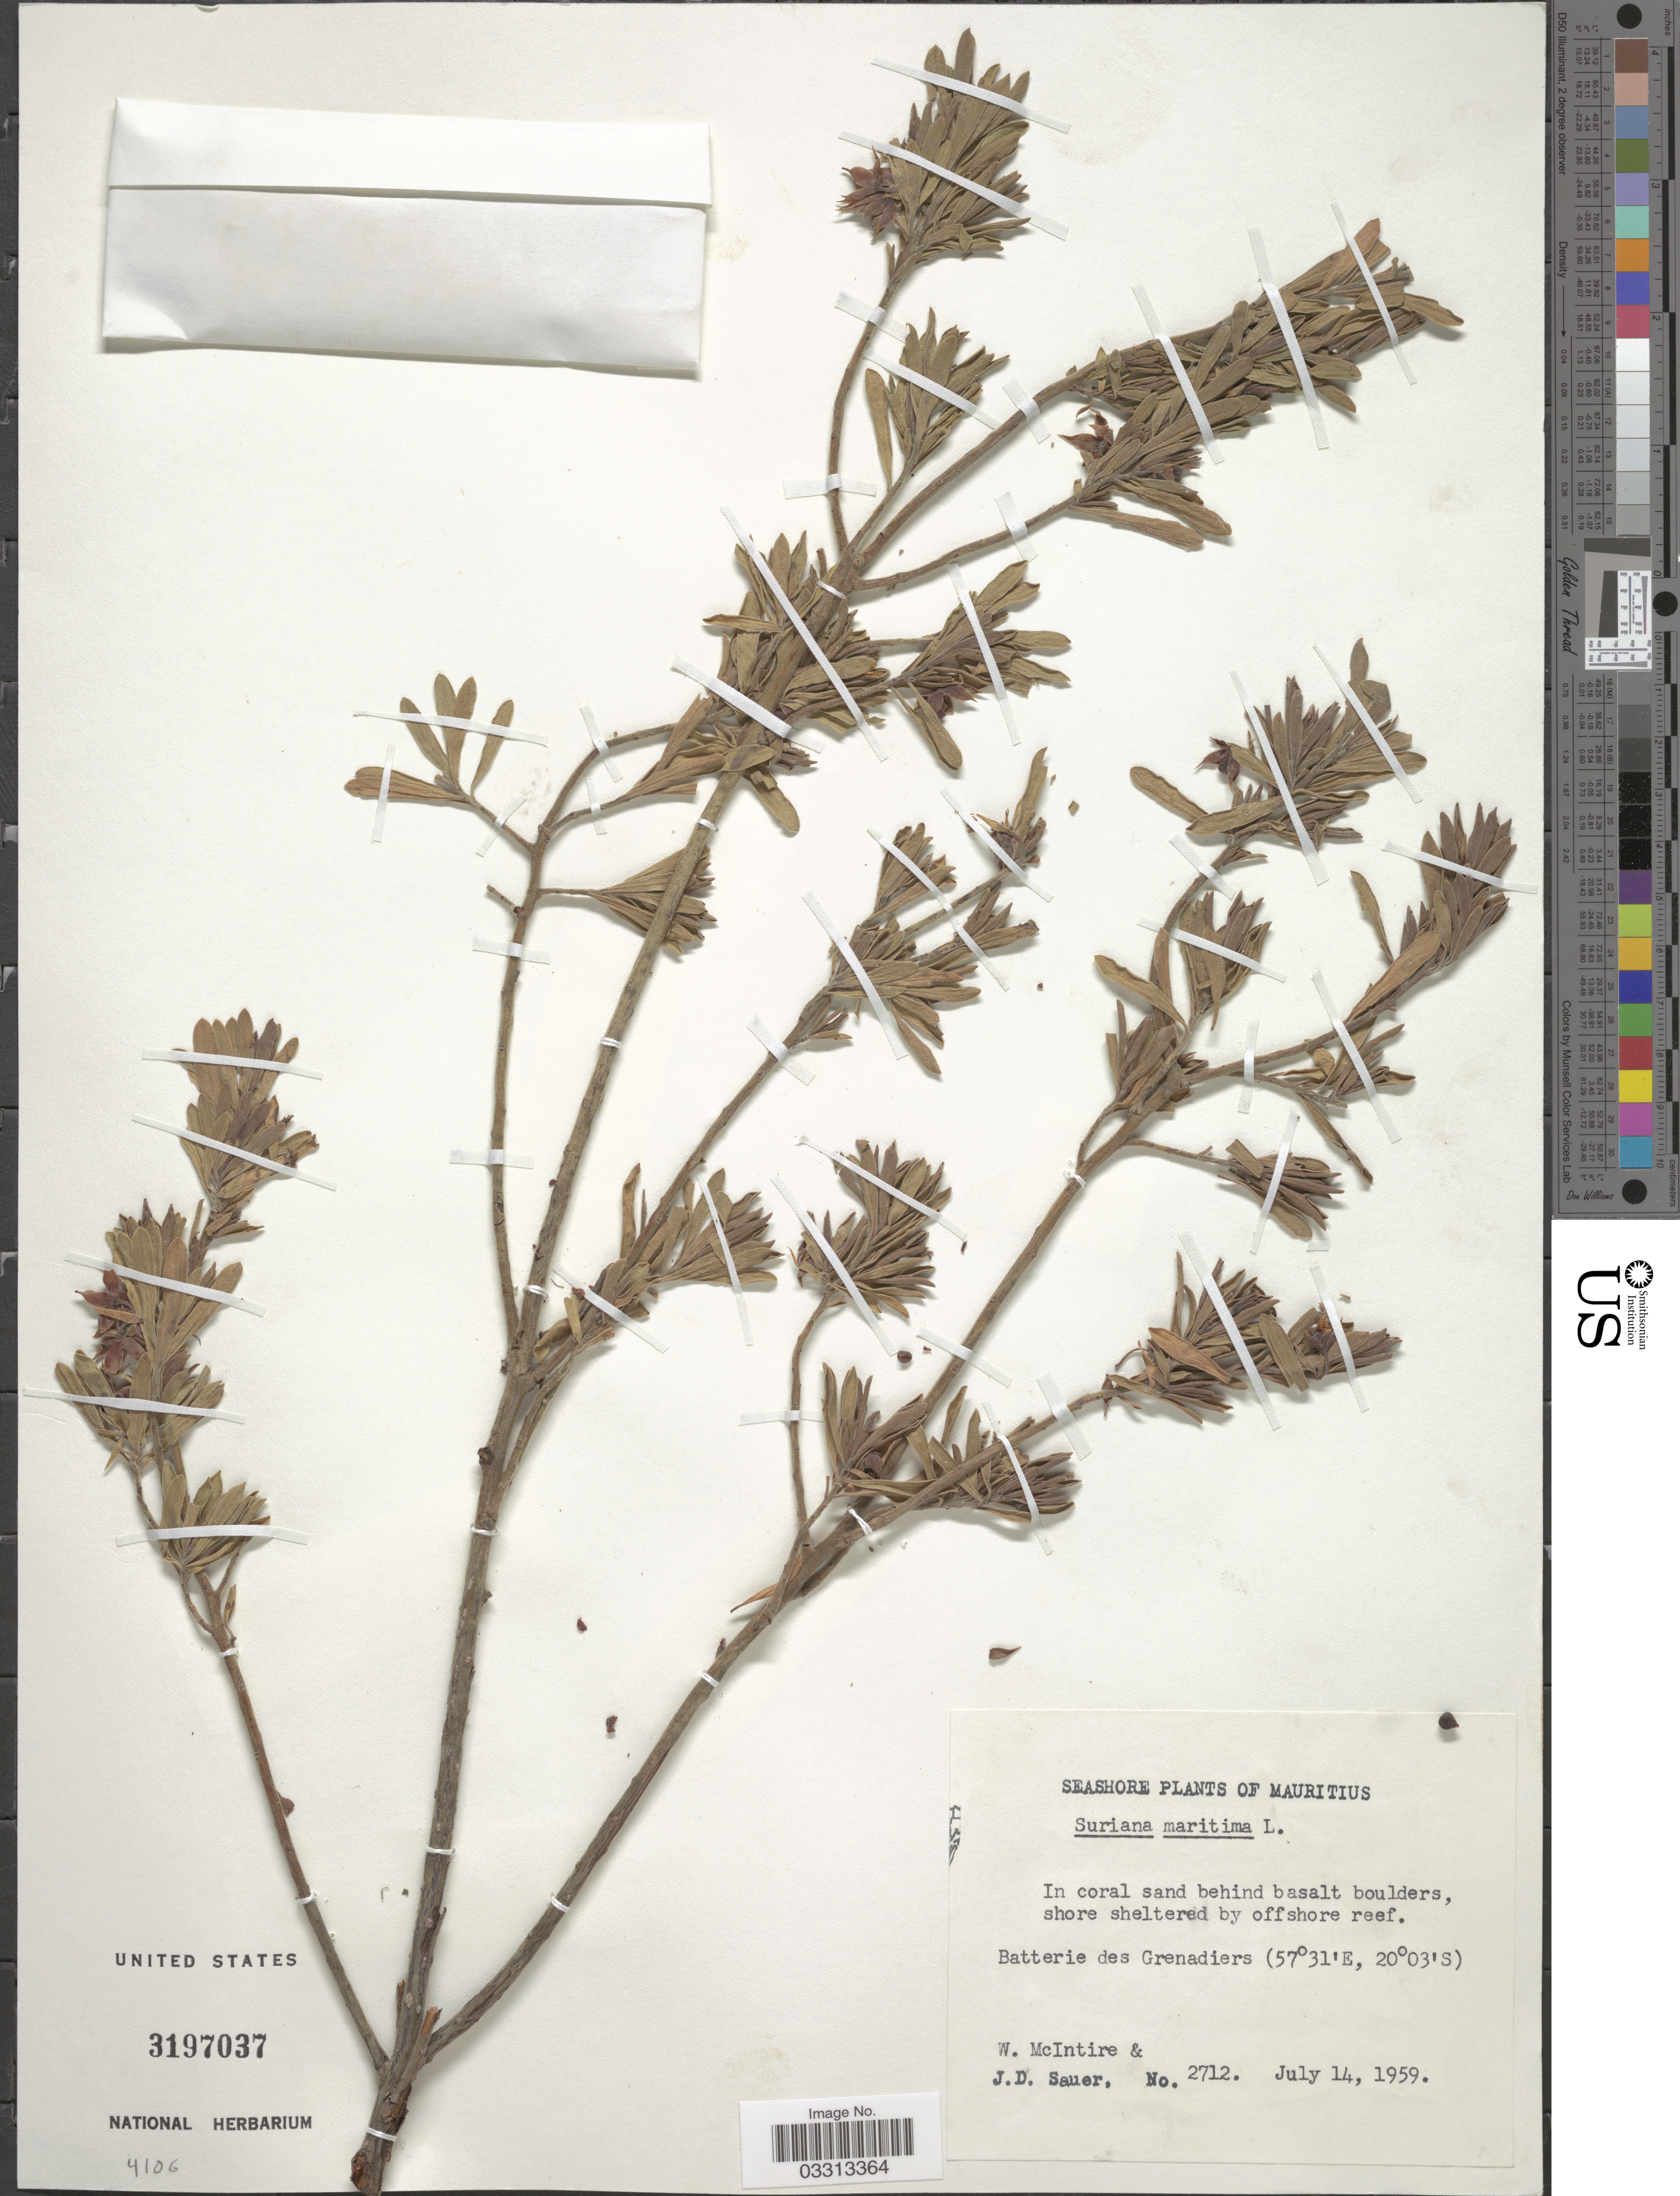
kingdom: Plantae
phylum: Tracheophyta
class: Magnoliopsida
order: Fabales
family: Surianaceae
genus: Suriana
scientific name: Suriana maritima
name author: L.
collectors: W. McIntire & J. D. Sauer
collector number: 2712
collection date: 1959-07-14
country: Mauritius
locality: Seashore. Batterie des Grenadiers.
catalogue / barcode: US 3197037